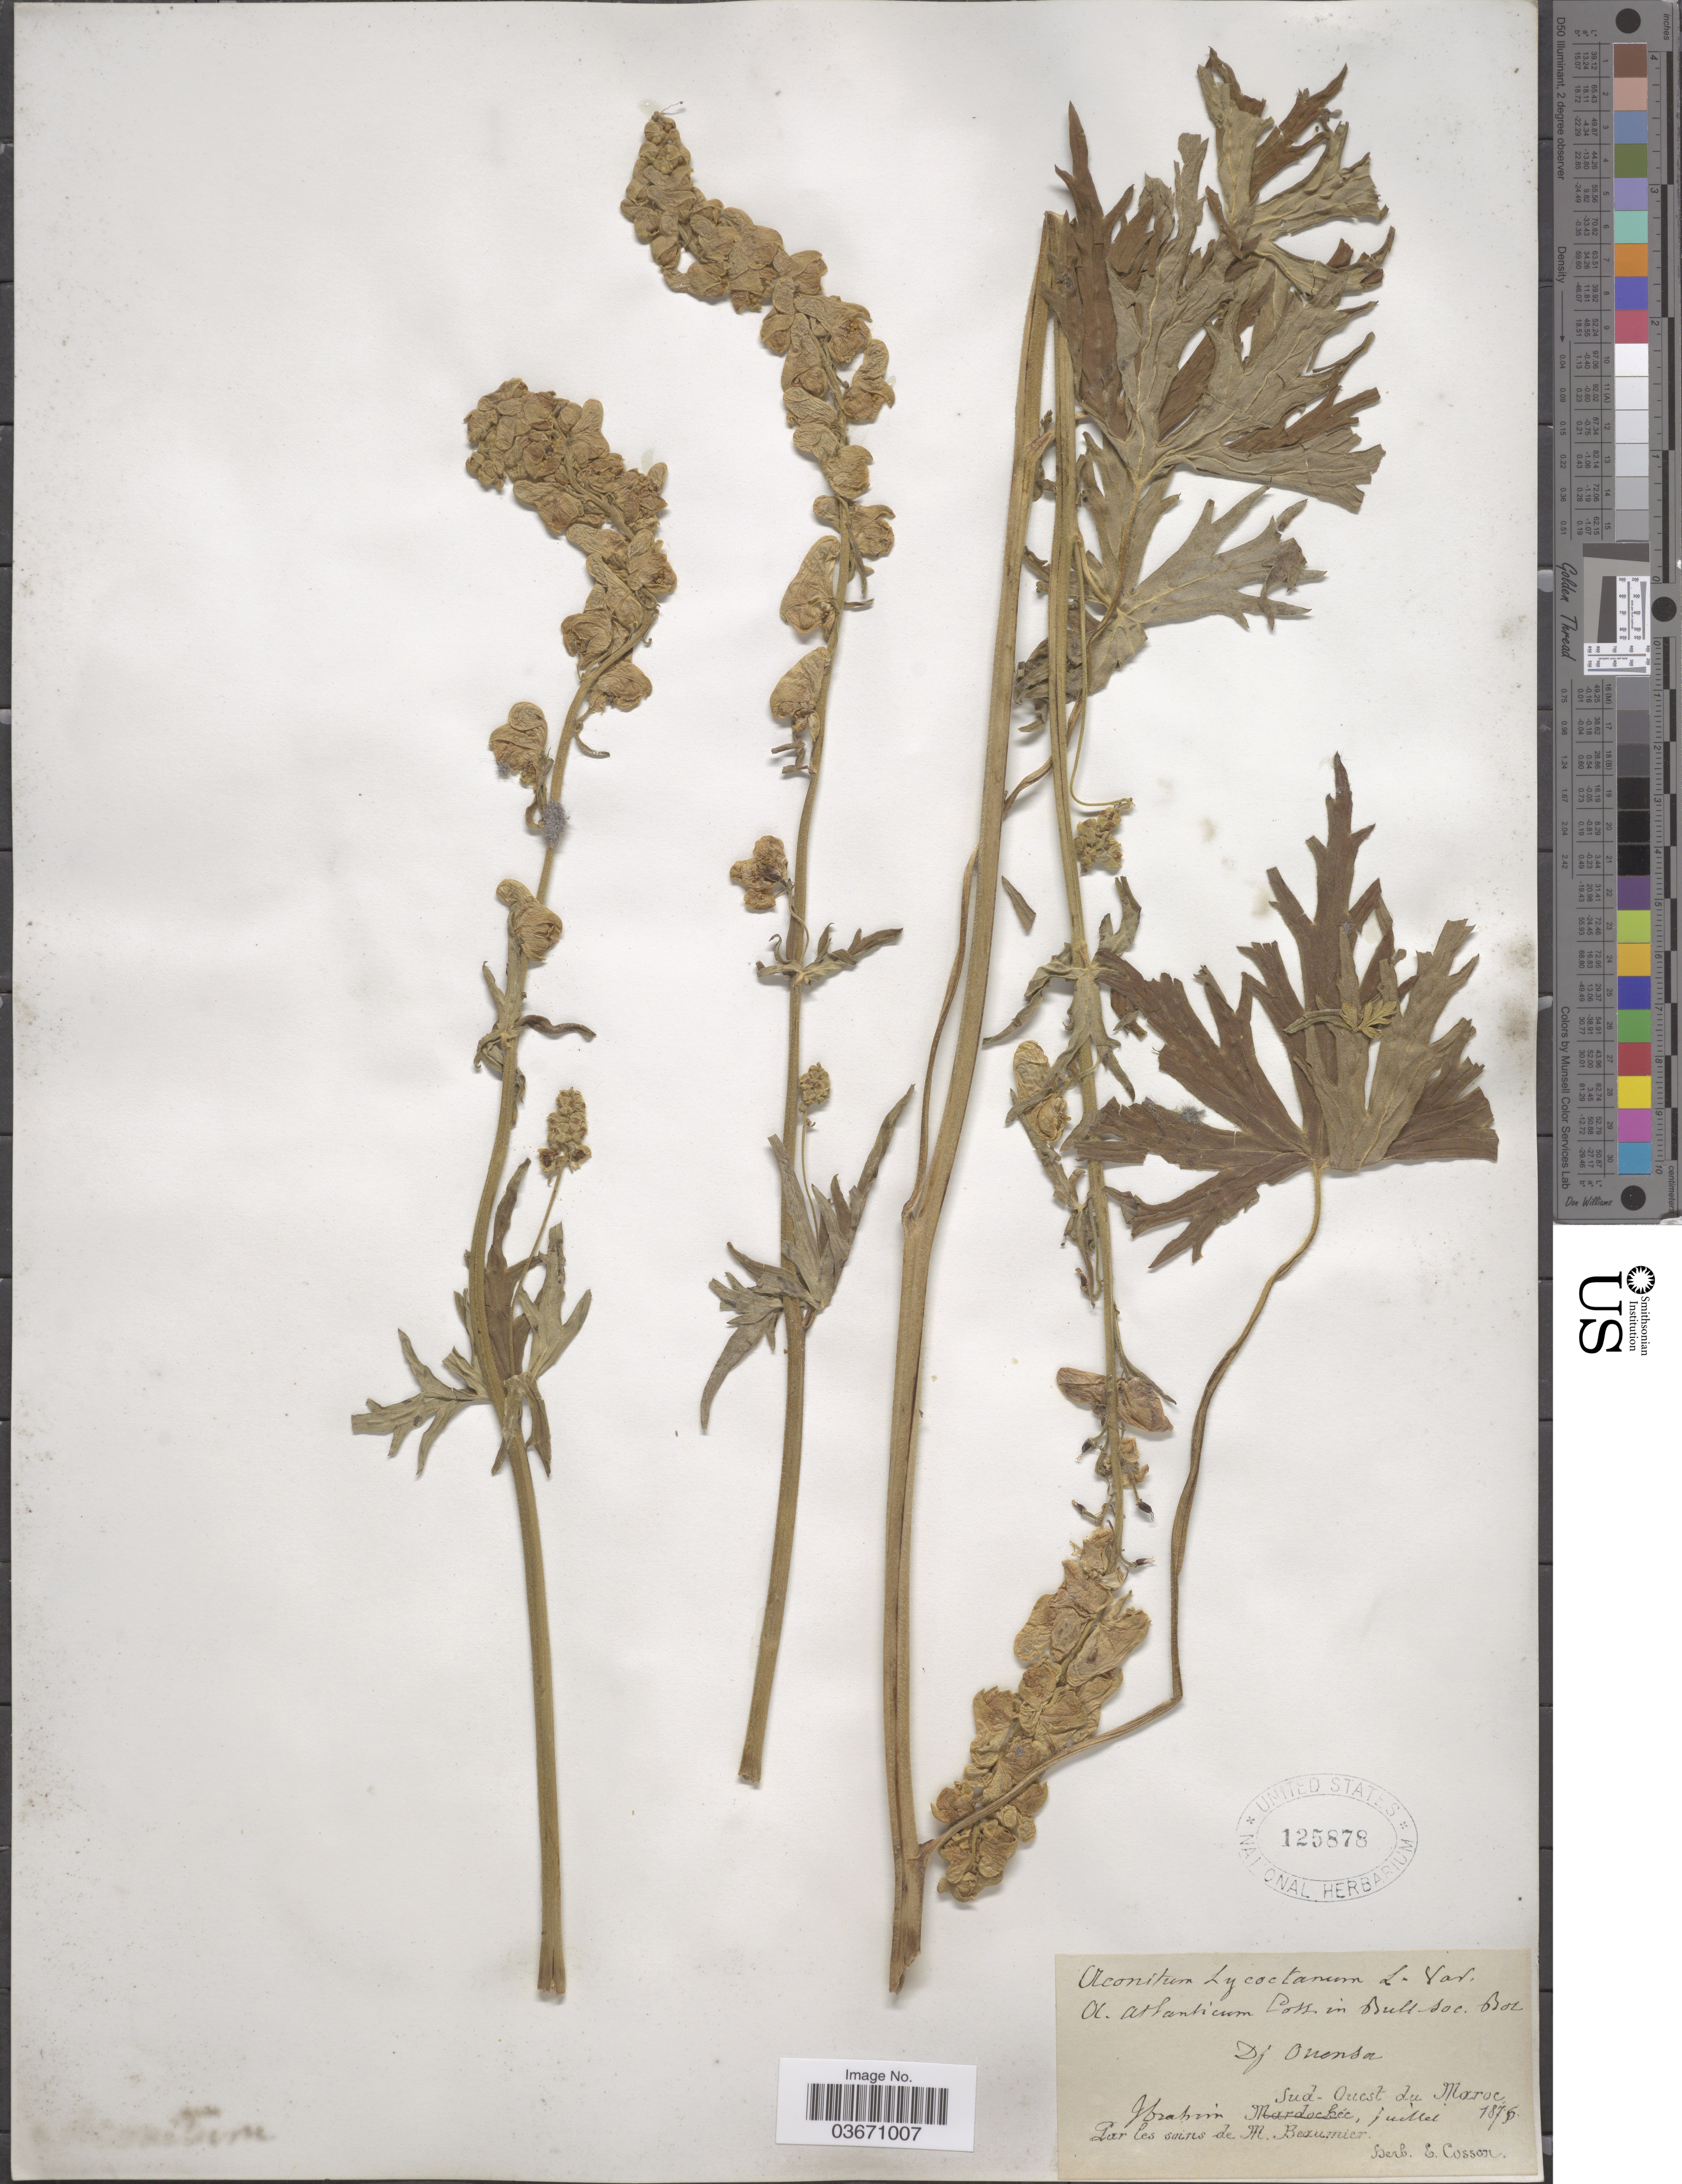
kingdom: Plantae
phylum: Tracheophyta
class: Magnoliopsida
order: Ranunculales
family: Ranunculaceae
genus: Aconitum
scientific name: Aconitum lycoctonum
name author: L.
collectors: -. Ibrahim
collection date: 1876-07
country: Morocco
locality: Sud-Ouest du Maroc. Dj Ouensa.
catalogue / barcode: US 125878